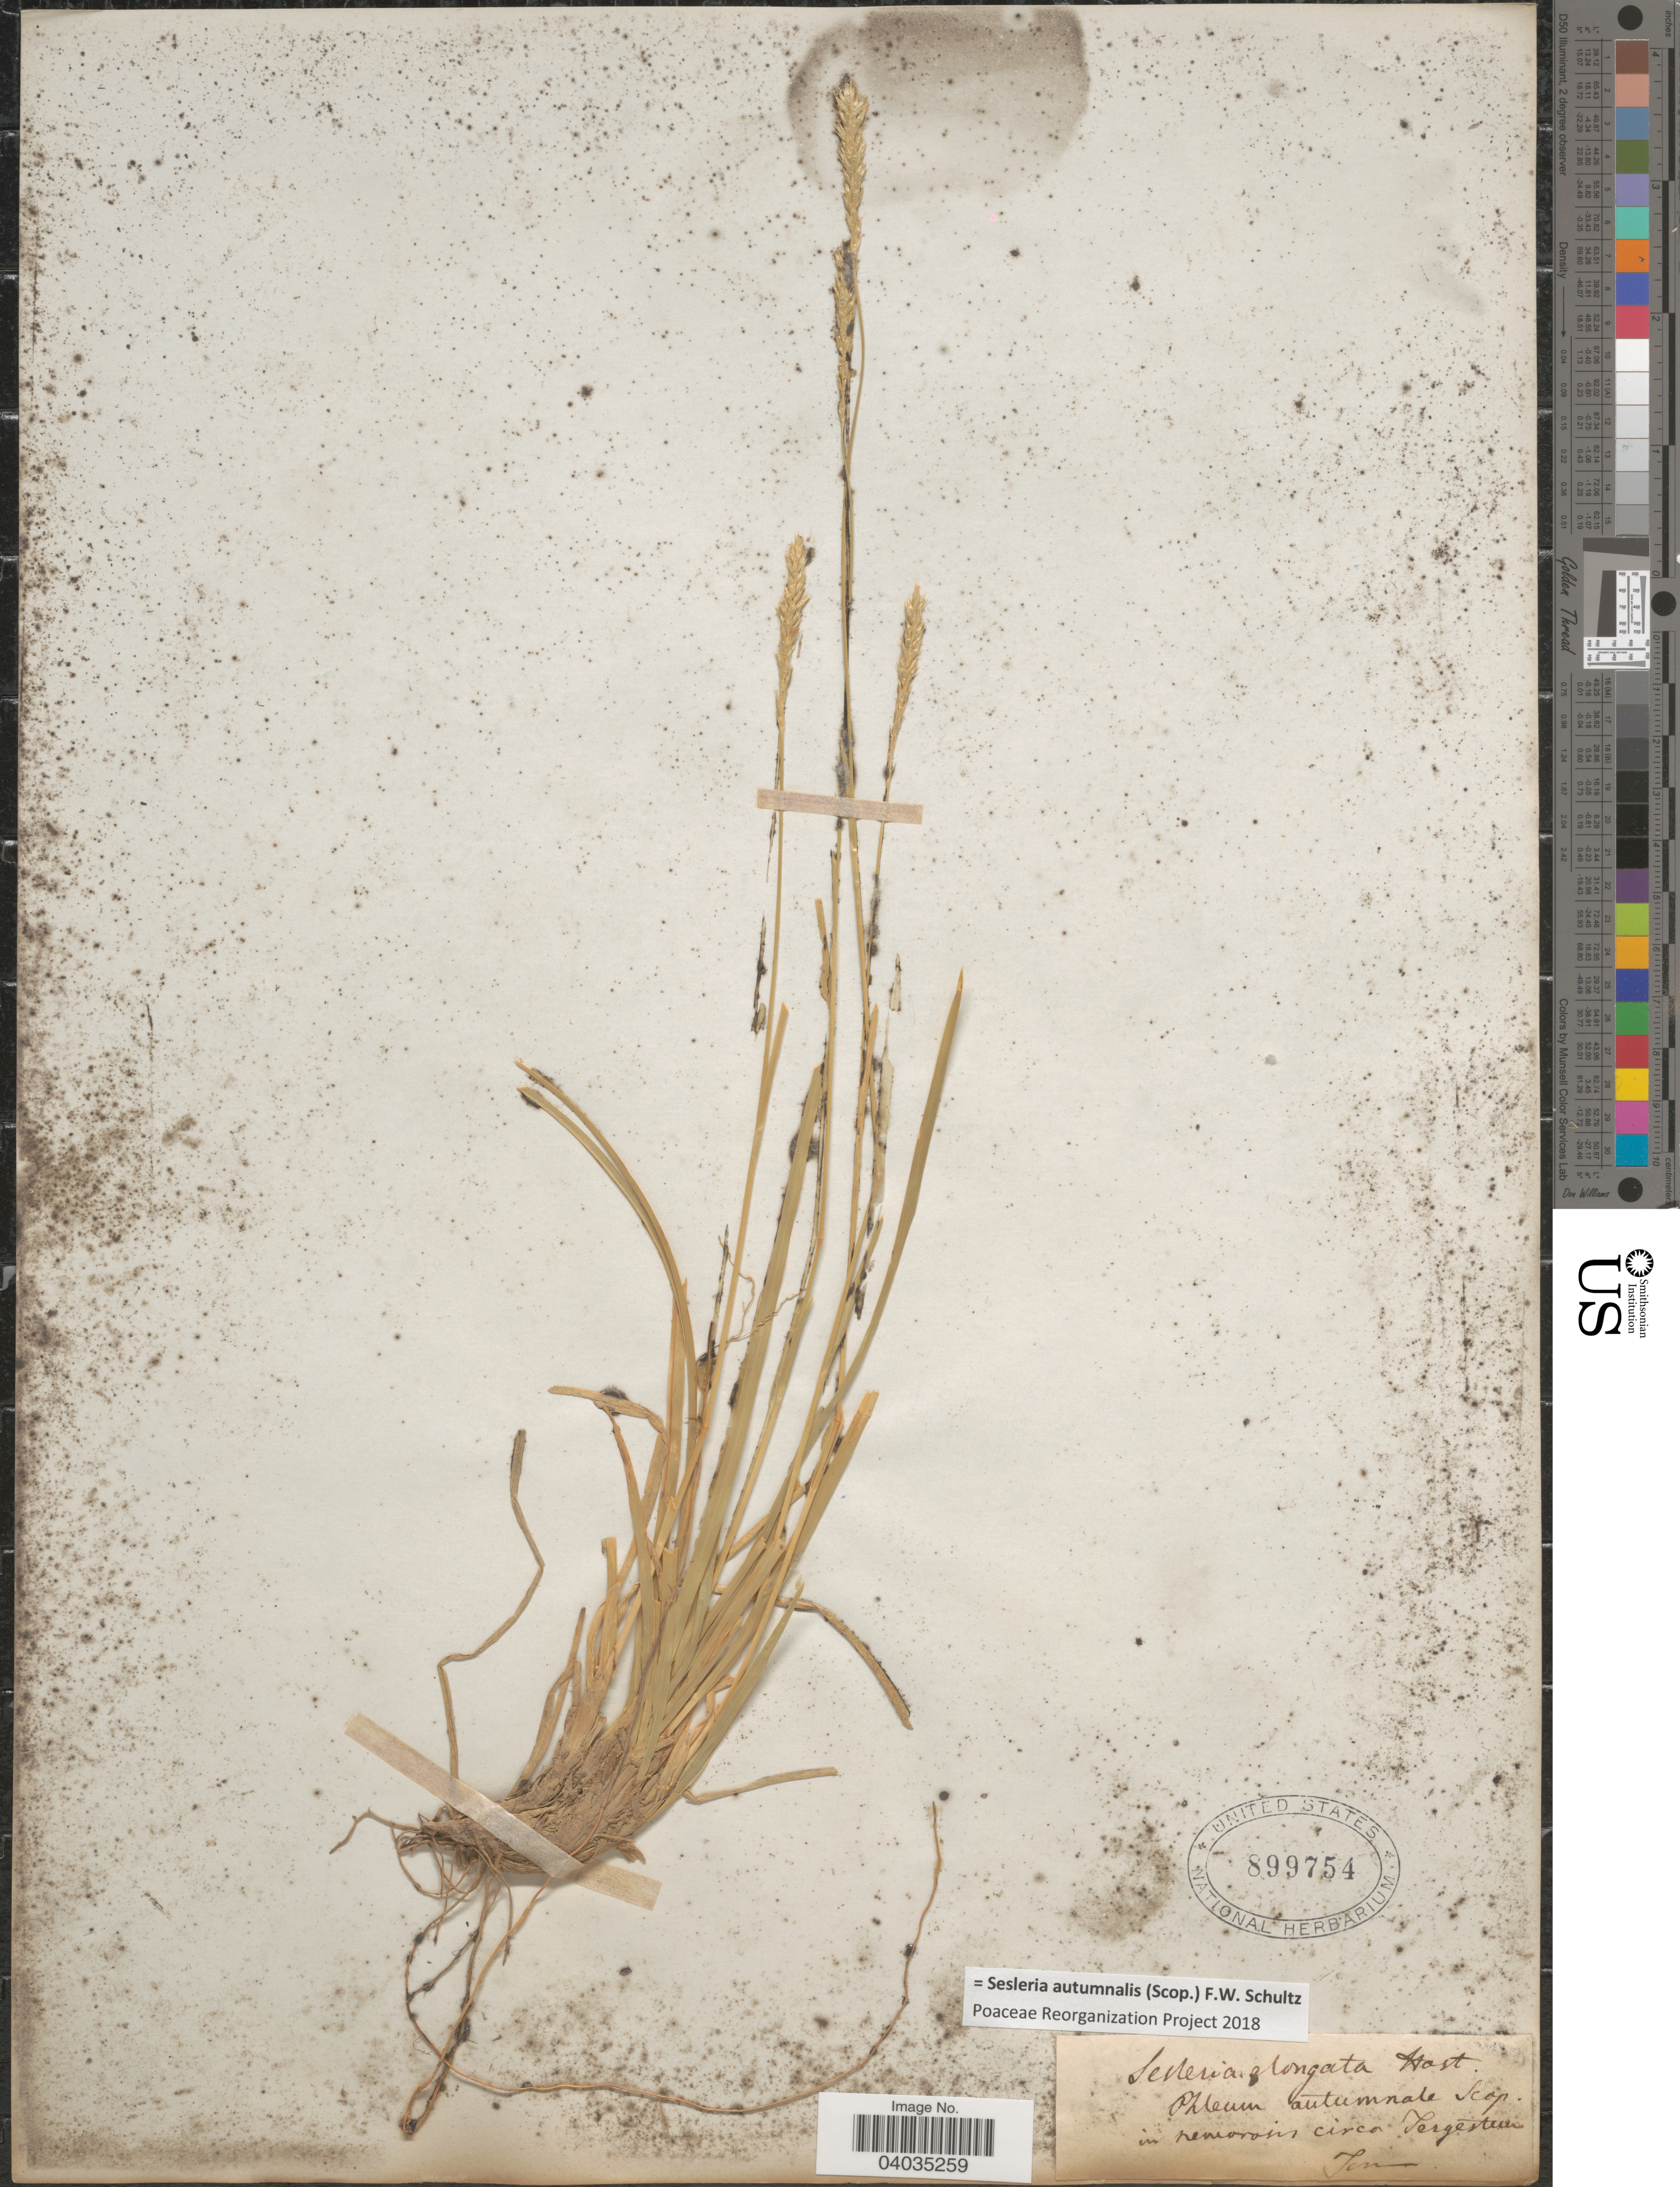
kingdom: Plantae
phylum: Tracheophyta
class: Liliopsida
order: Poales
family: Poaceae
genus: Sesleria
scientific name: Sesleria autumnalis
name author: (Scop.) F.W. Schultz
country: Italy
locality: In nemorosis circa Tergestum.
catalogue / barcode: US 899754